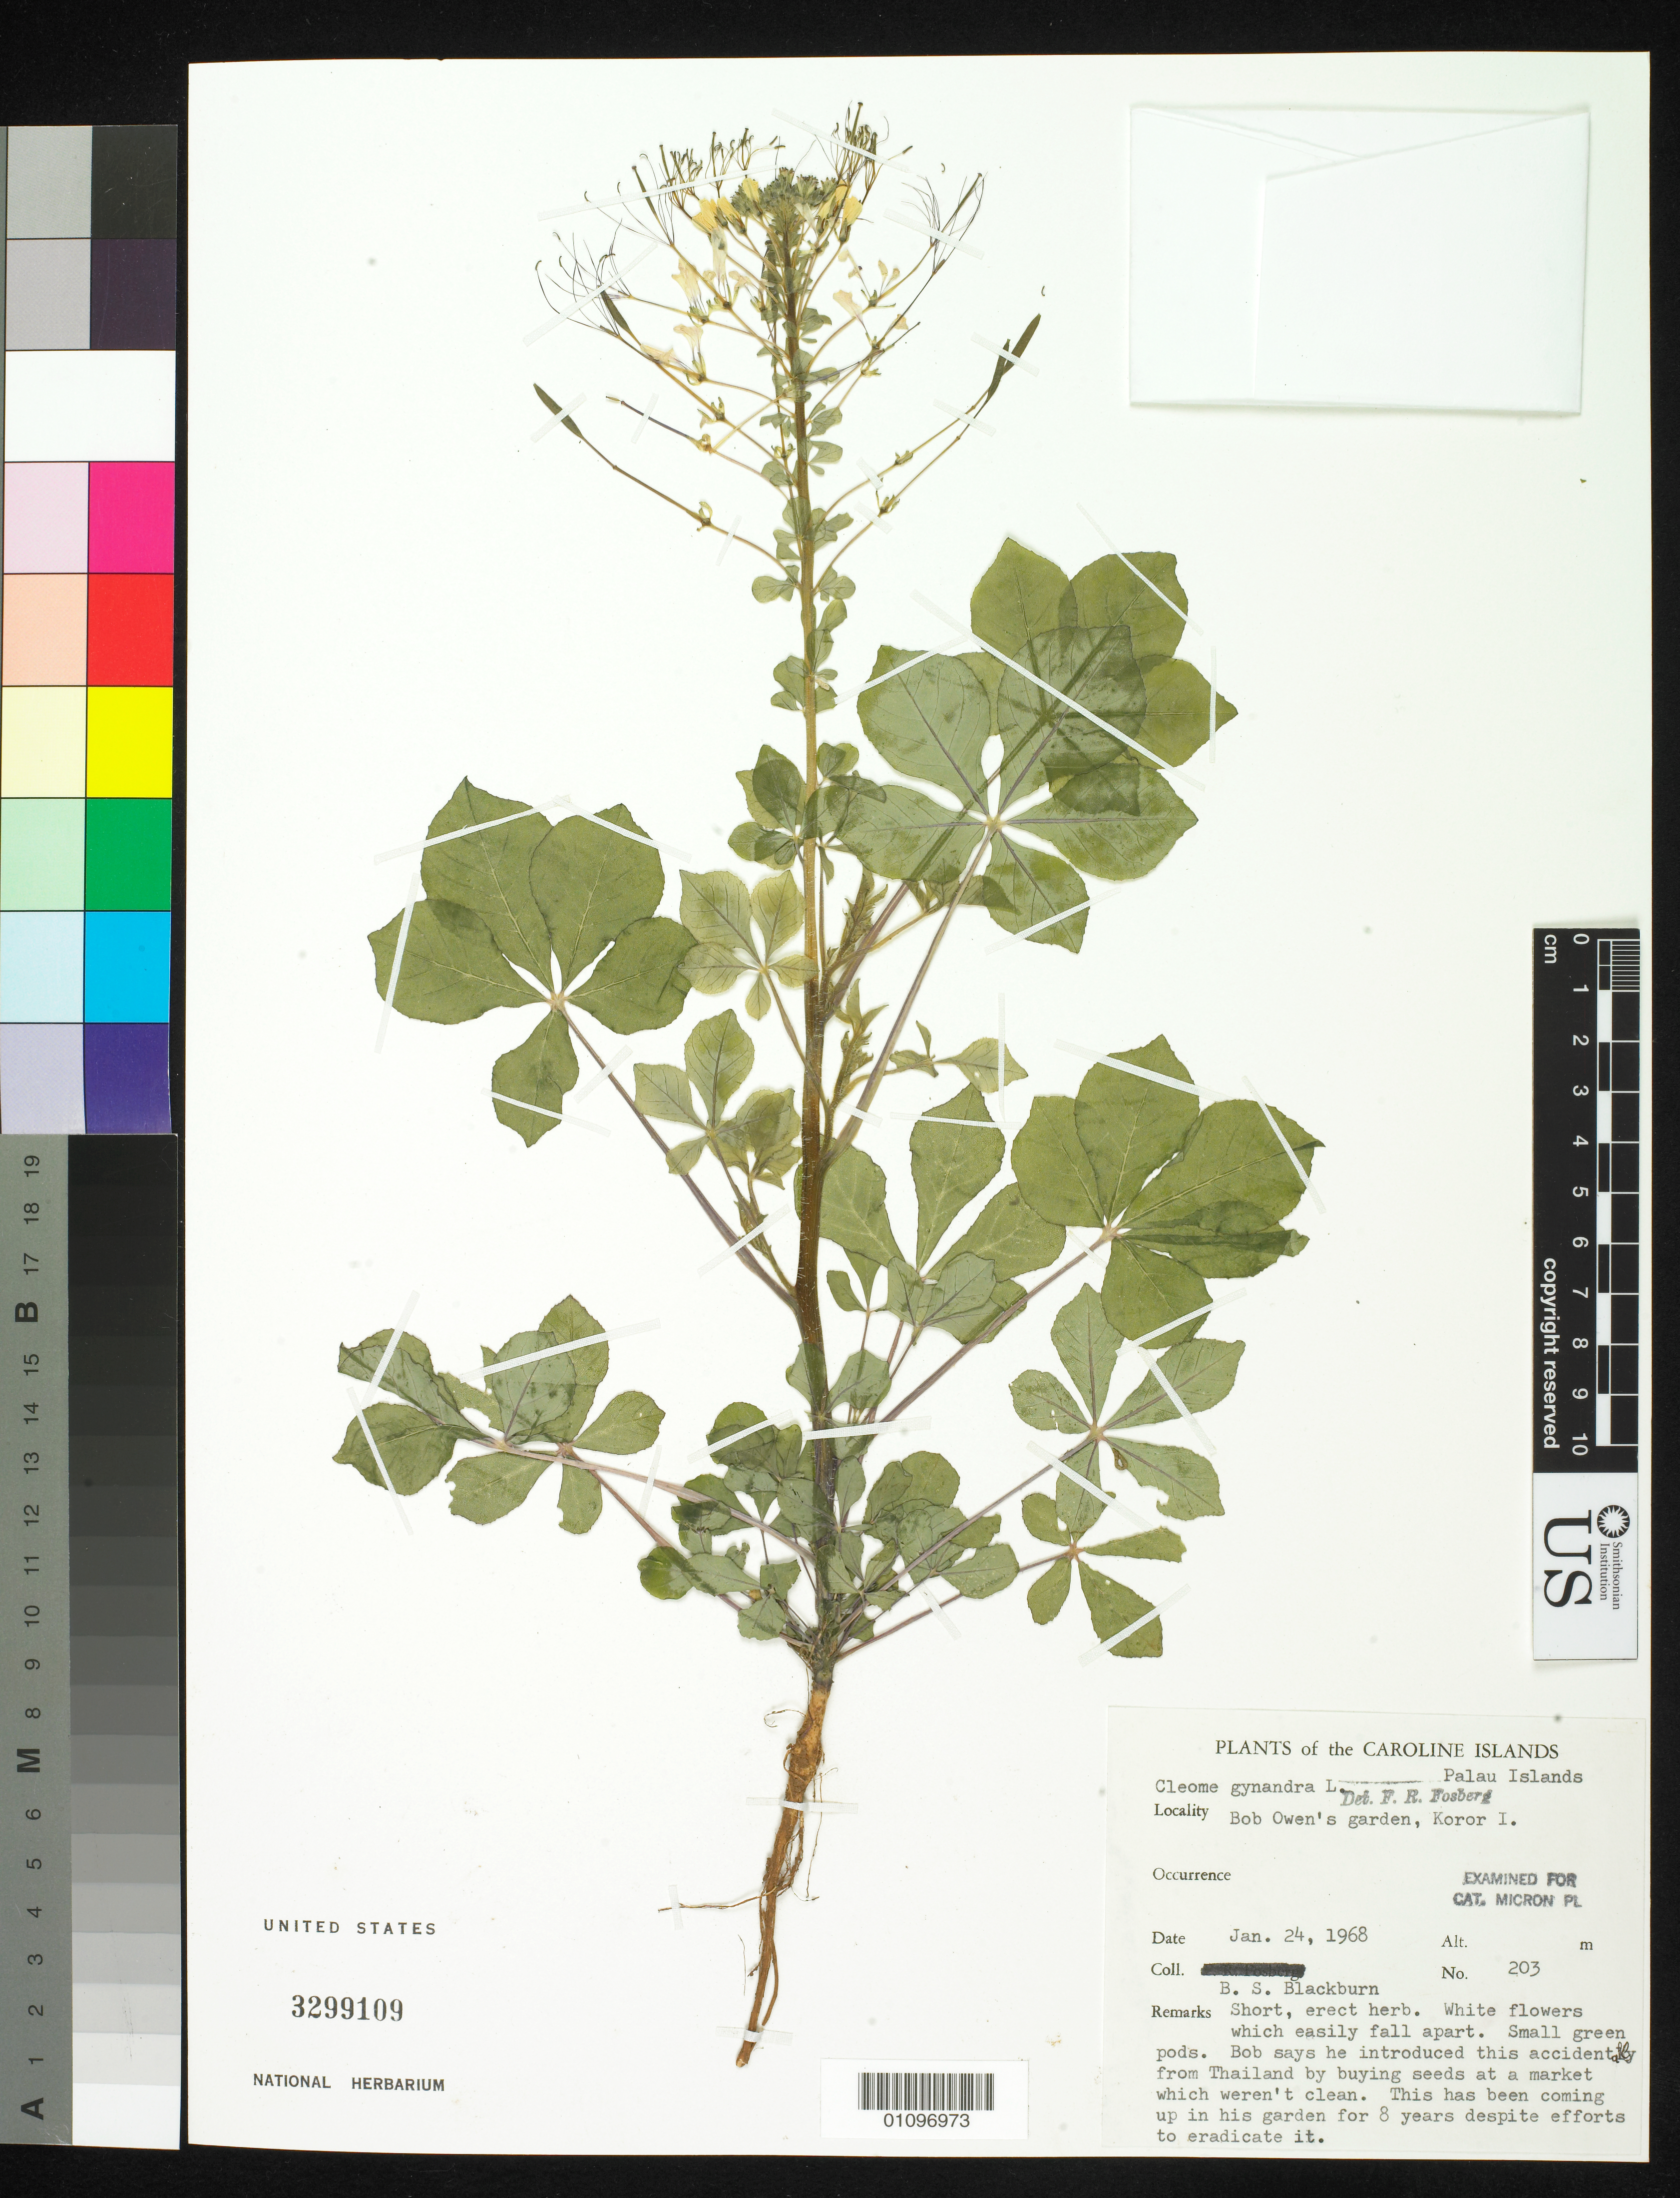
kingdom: Plantae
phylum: Tracheophyta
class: Magnoliopsida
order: Brassicales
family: Cleomaceae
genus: Gynandropsis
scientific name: Gynandropsis gynandra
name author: (L.) Briq.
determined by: Wagner, W. L., (BOT), Smithsonian Institution - National Museum of Natural History (UNITED STATES)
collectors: B. S. Blackburn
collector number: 203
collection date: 1968-01-24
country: Palau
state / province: Koror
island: Oreor [Koror]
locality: Bob Owen's garden.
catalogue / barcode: US 3299109